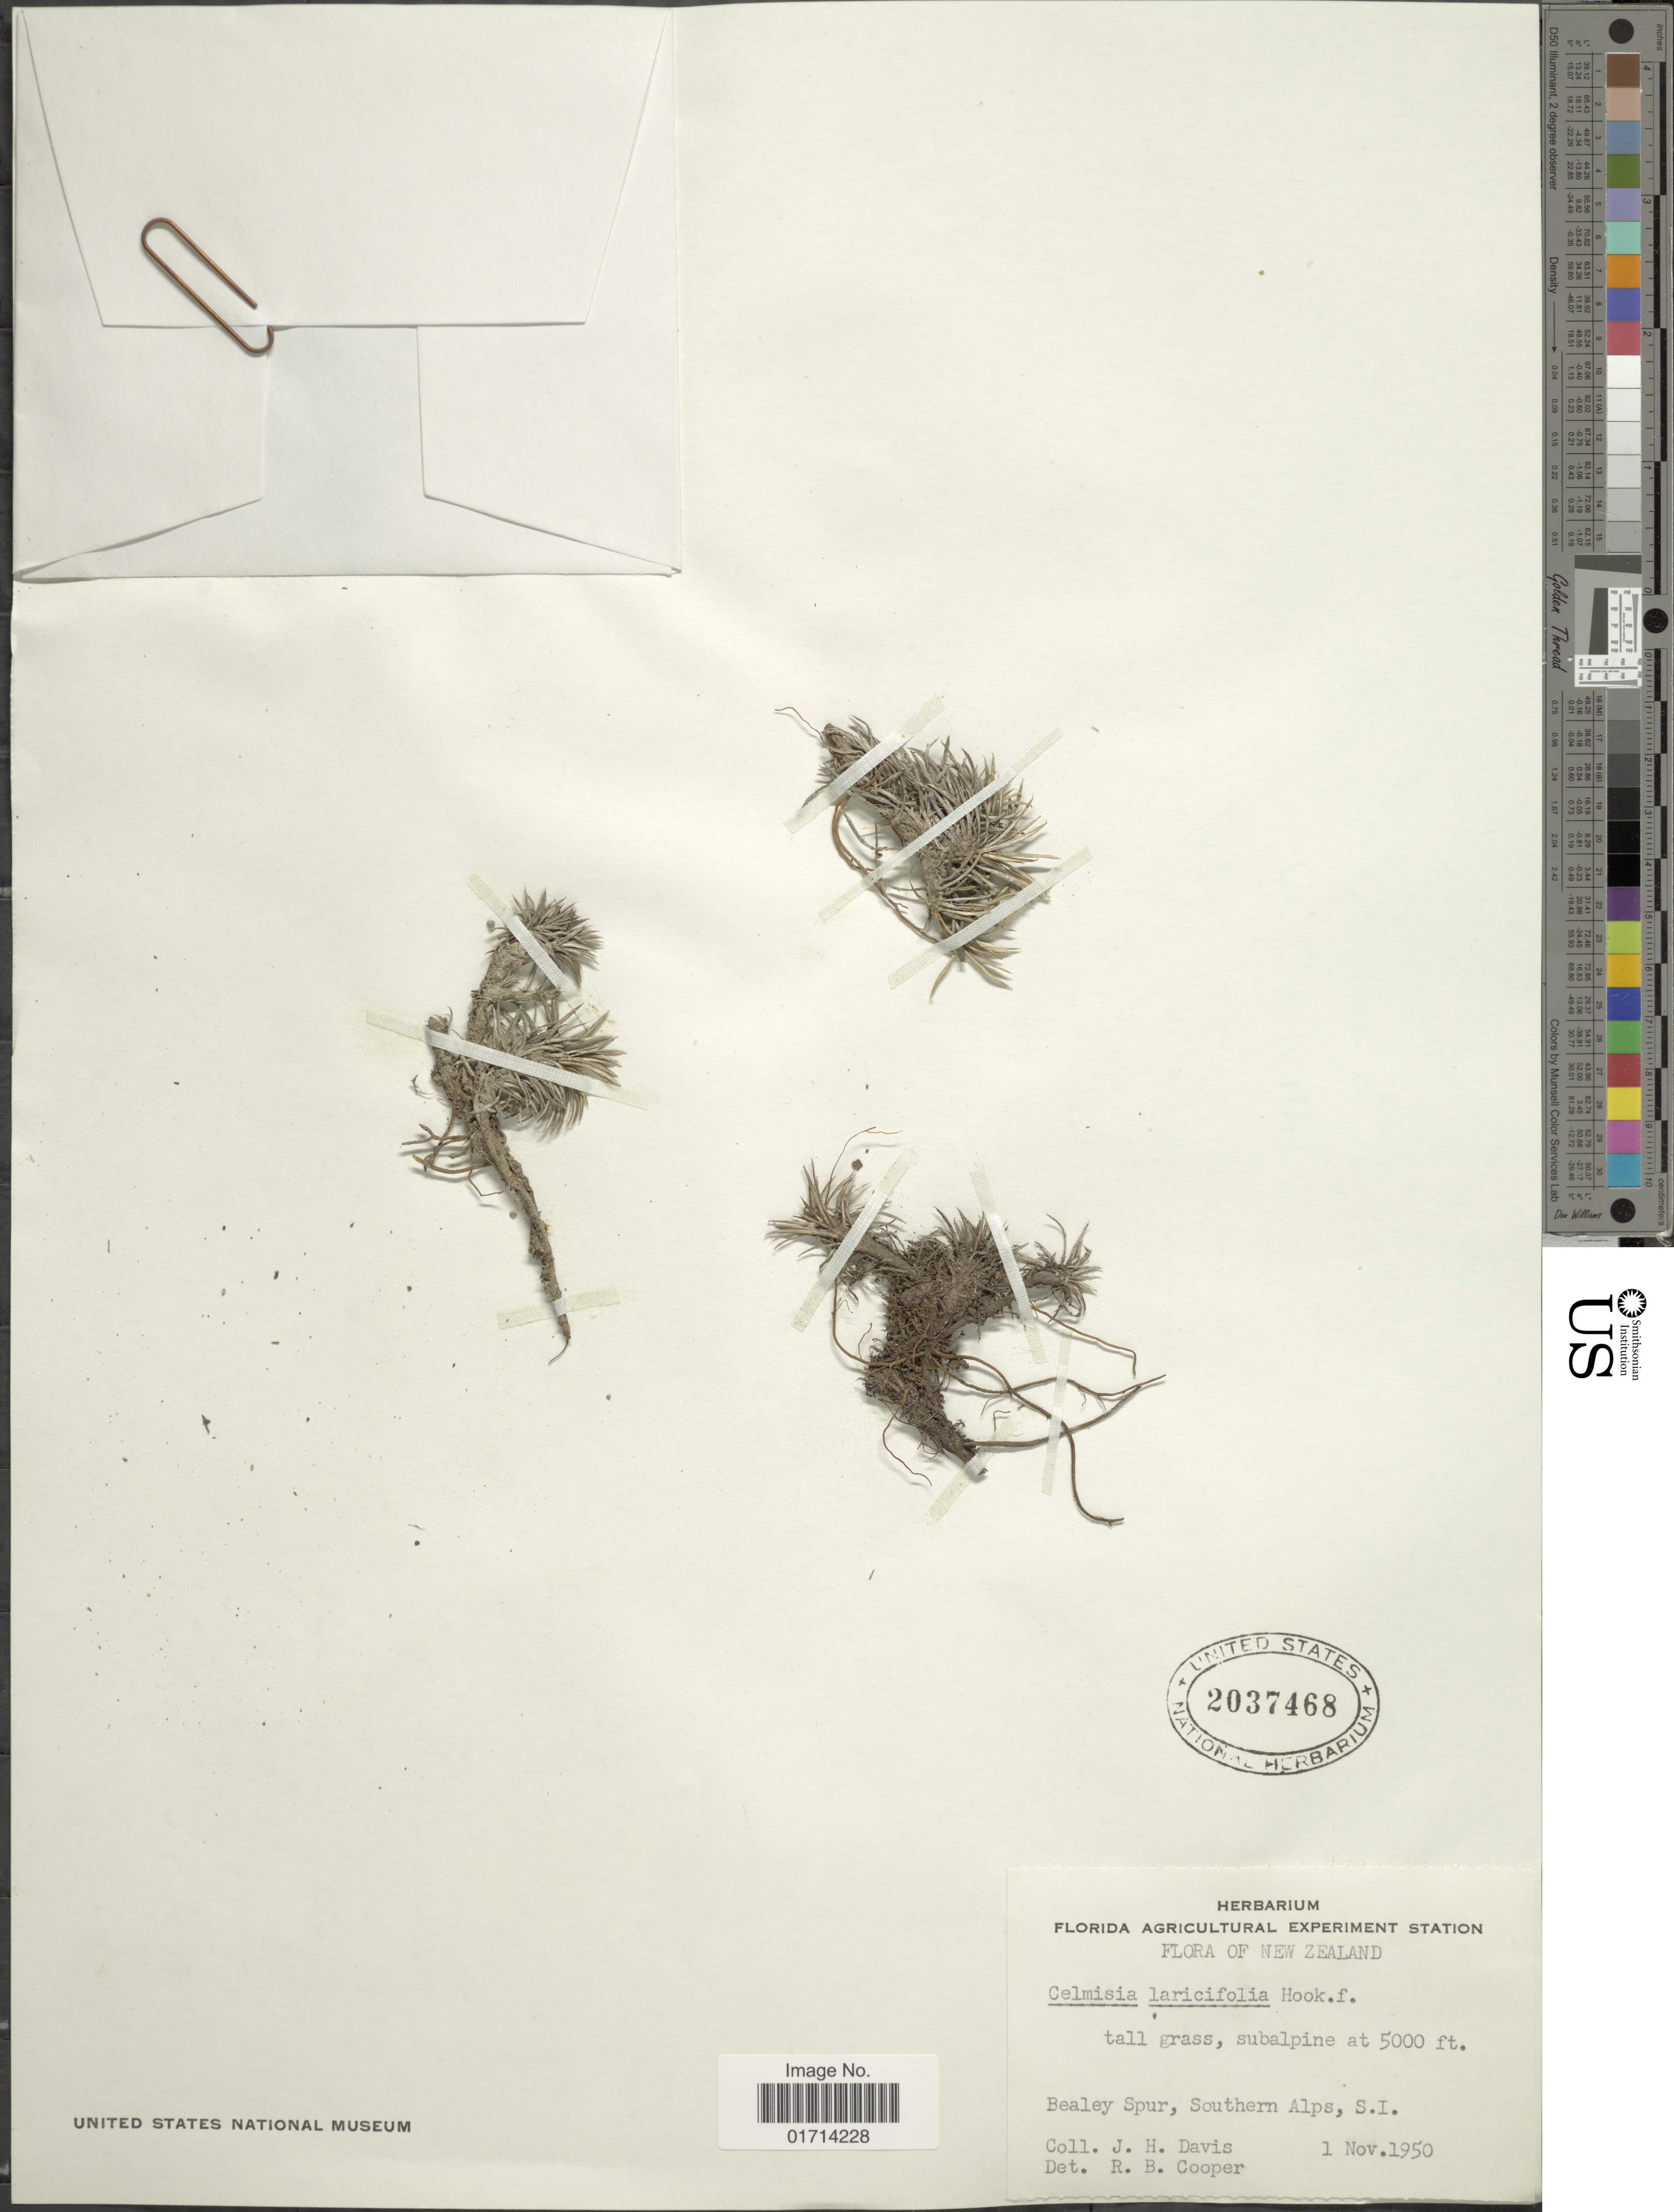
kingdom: Plantae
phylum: Tracheophyta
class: Magnoliopsida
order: Asterales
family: Asteraceae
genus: Celmisia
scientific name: Celmisia laricifolia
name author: Hook. f.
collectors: J. Davis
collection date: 1950-11-01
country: New Zealand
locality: Bealey Spur, Southern Alps, S. I.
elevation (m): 1524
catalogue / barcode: US 2037468